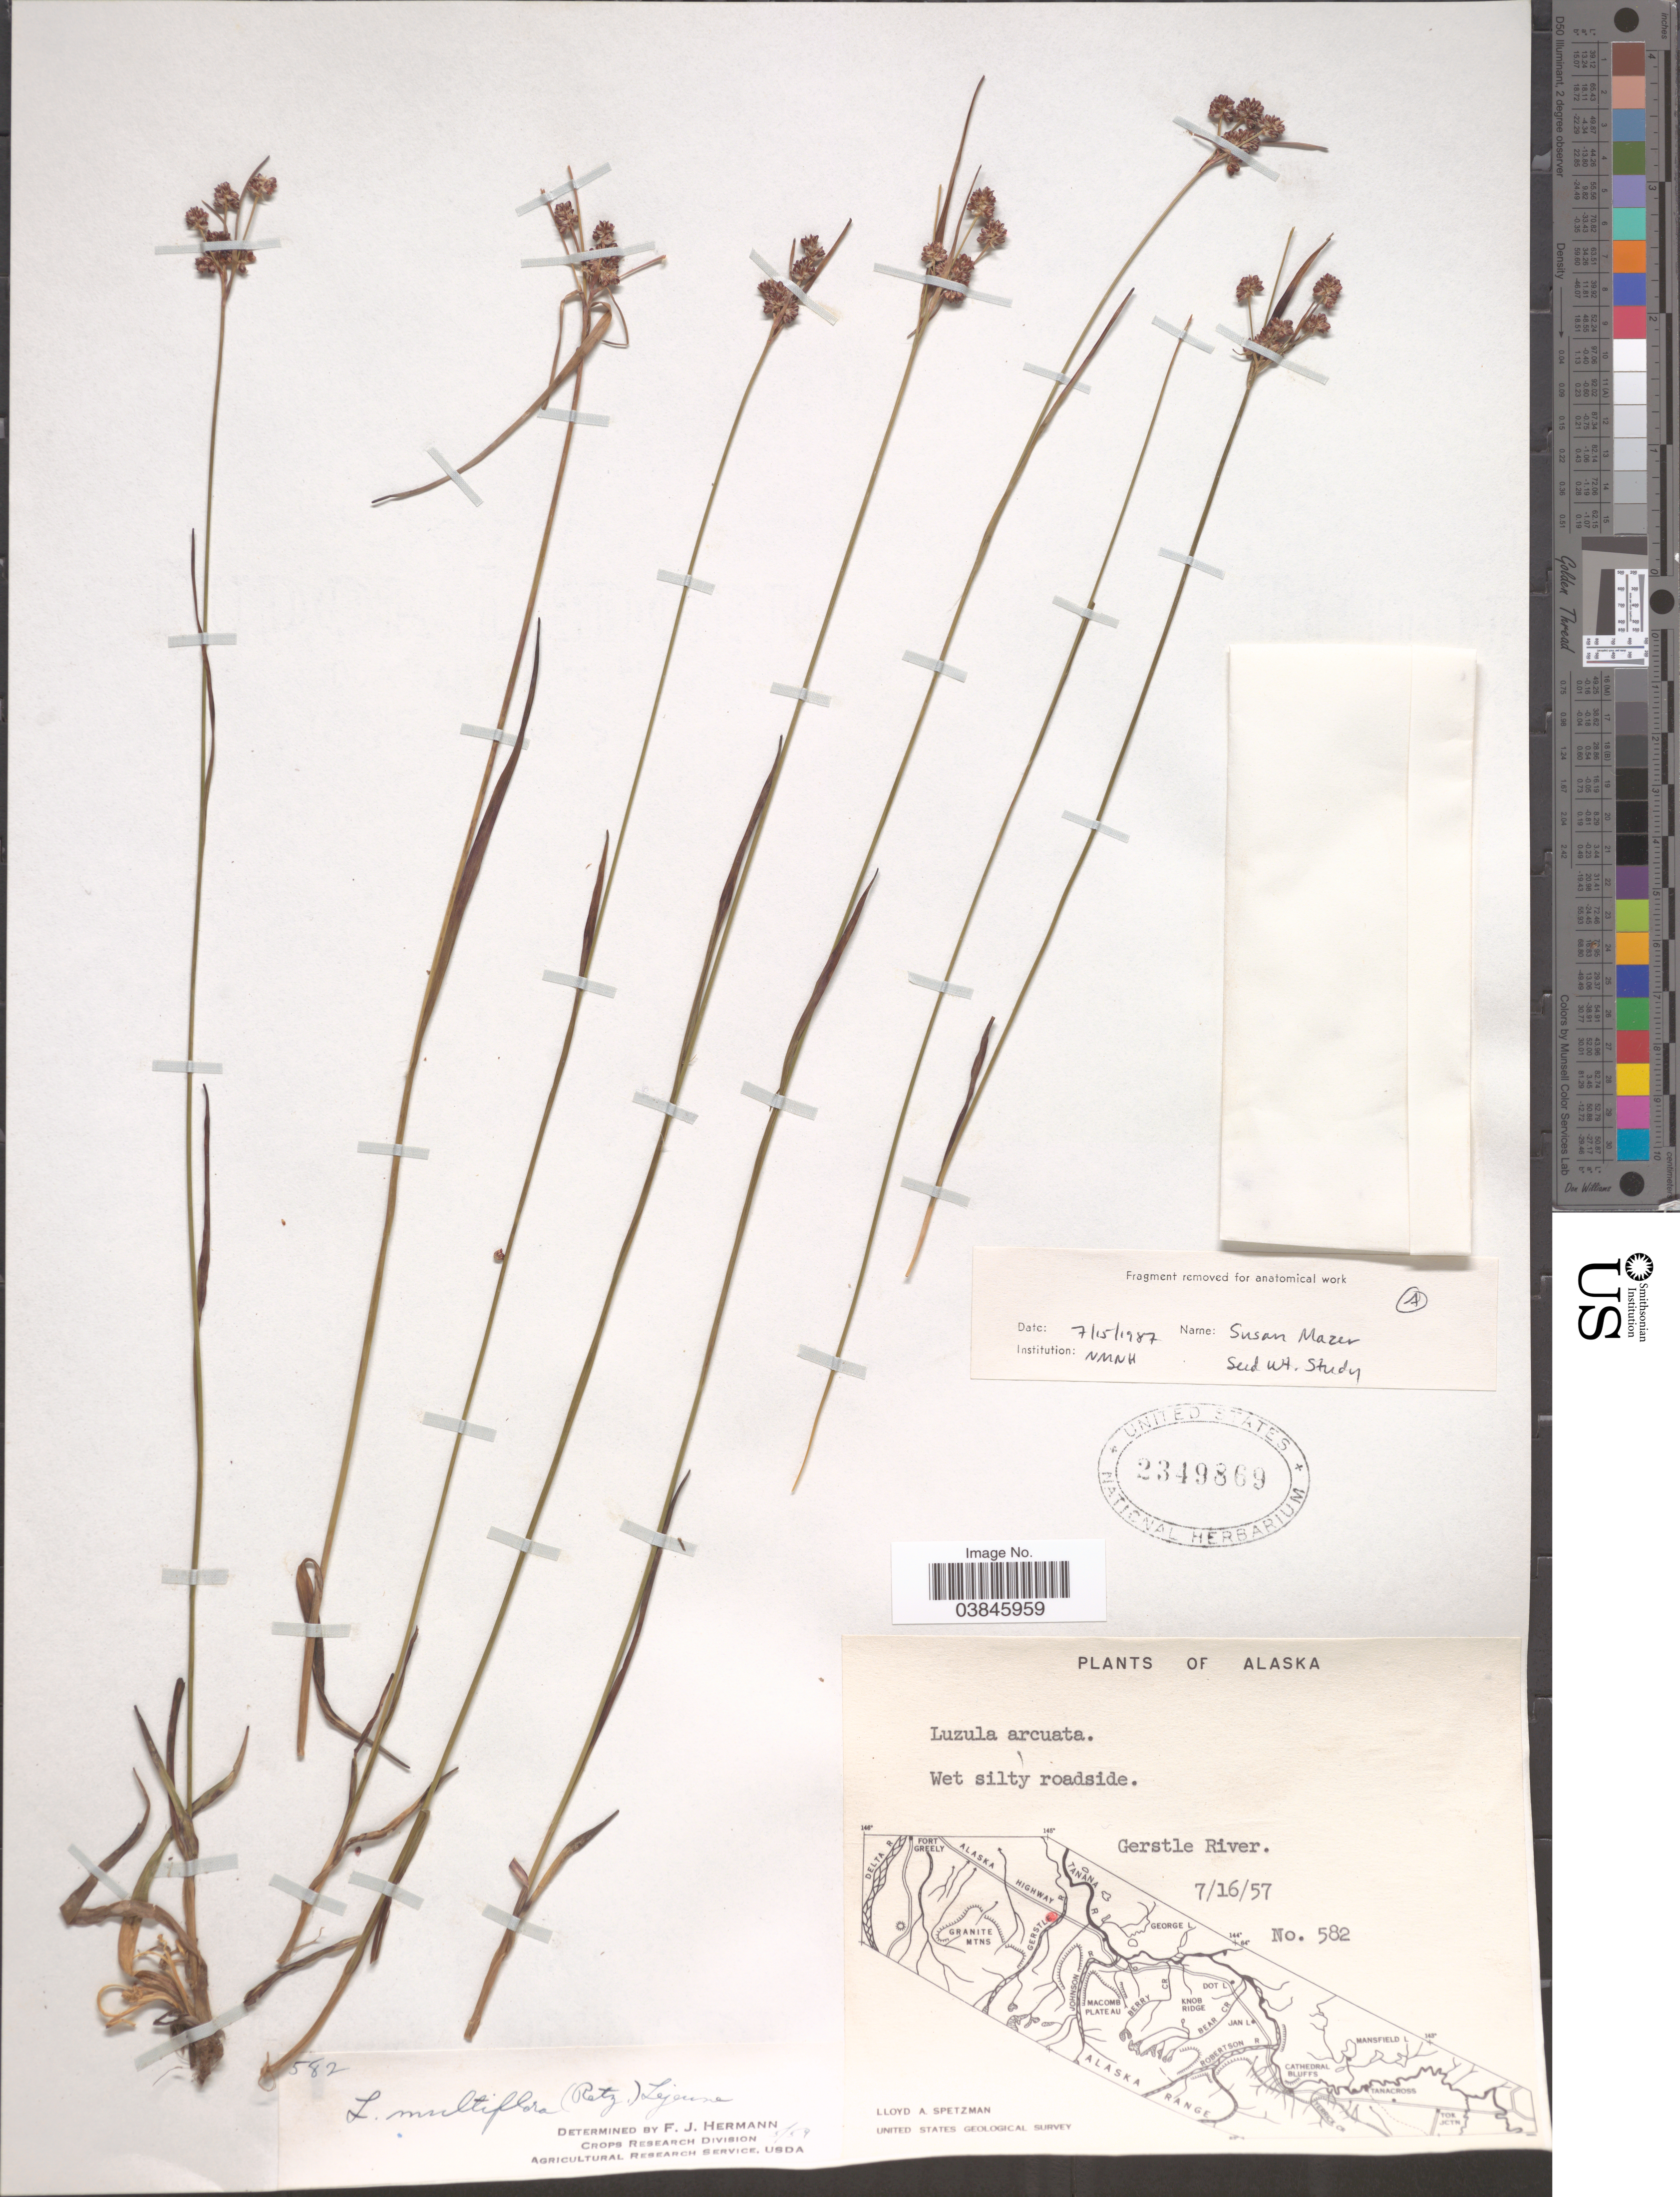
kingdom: Plantae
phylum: Tracheophyta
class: Liliopsida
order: Poales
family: Juncaceae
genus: Luzula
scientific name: Luzula multiflora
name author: (Ehrh.) Lej.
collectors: L. Spetzman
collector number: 582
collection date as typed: Transcribed d/m/y: 16/7/57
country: United States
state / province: Alaska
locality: Gerstle River.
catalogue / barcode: US 2349869